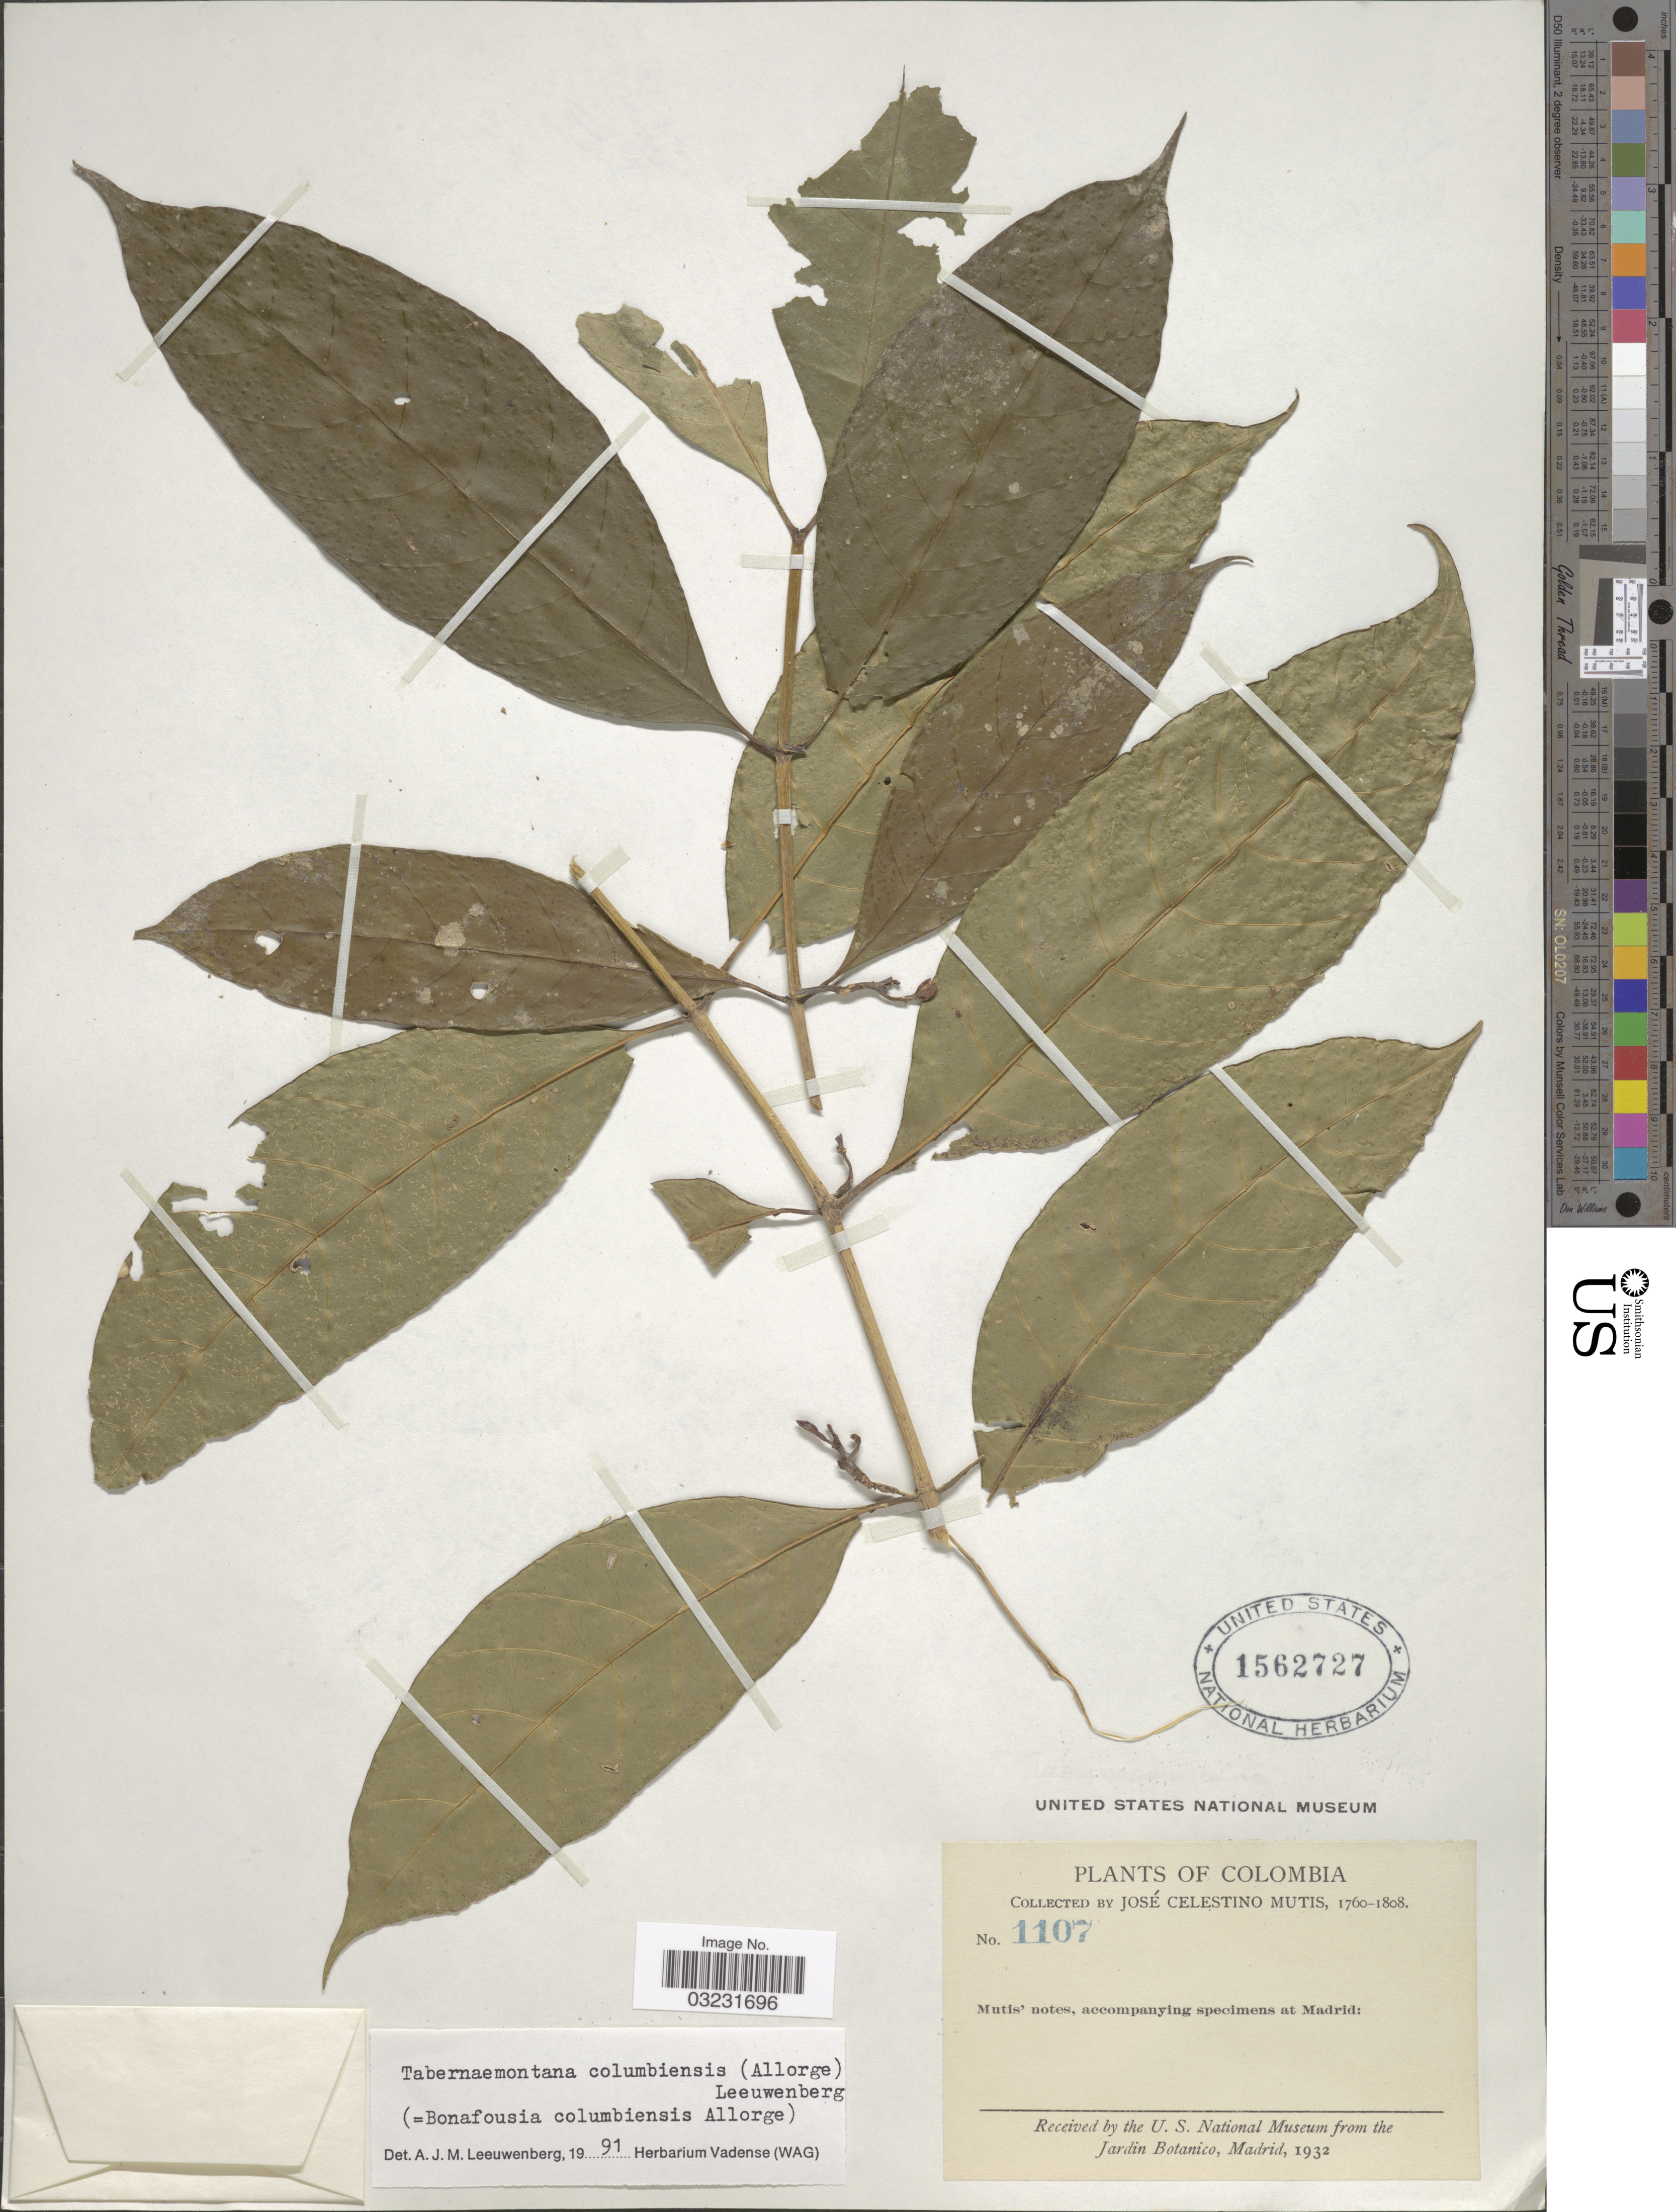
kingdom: Plantae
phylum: Tracheophyta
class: Magnoliopsida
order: Gentianales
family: Apocynaceae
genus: Tabernaemontana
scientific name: Tabernaemontana columbiensis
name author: (L. Allorge) Leeuwenb.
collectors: J. C. B. Mutis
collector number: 1107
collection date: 1760/1808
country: Colombia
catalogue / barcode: US 1562727